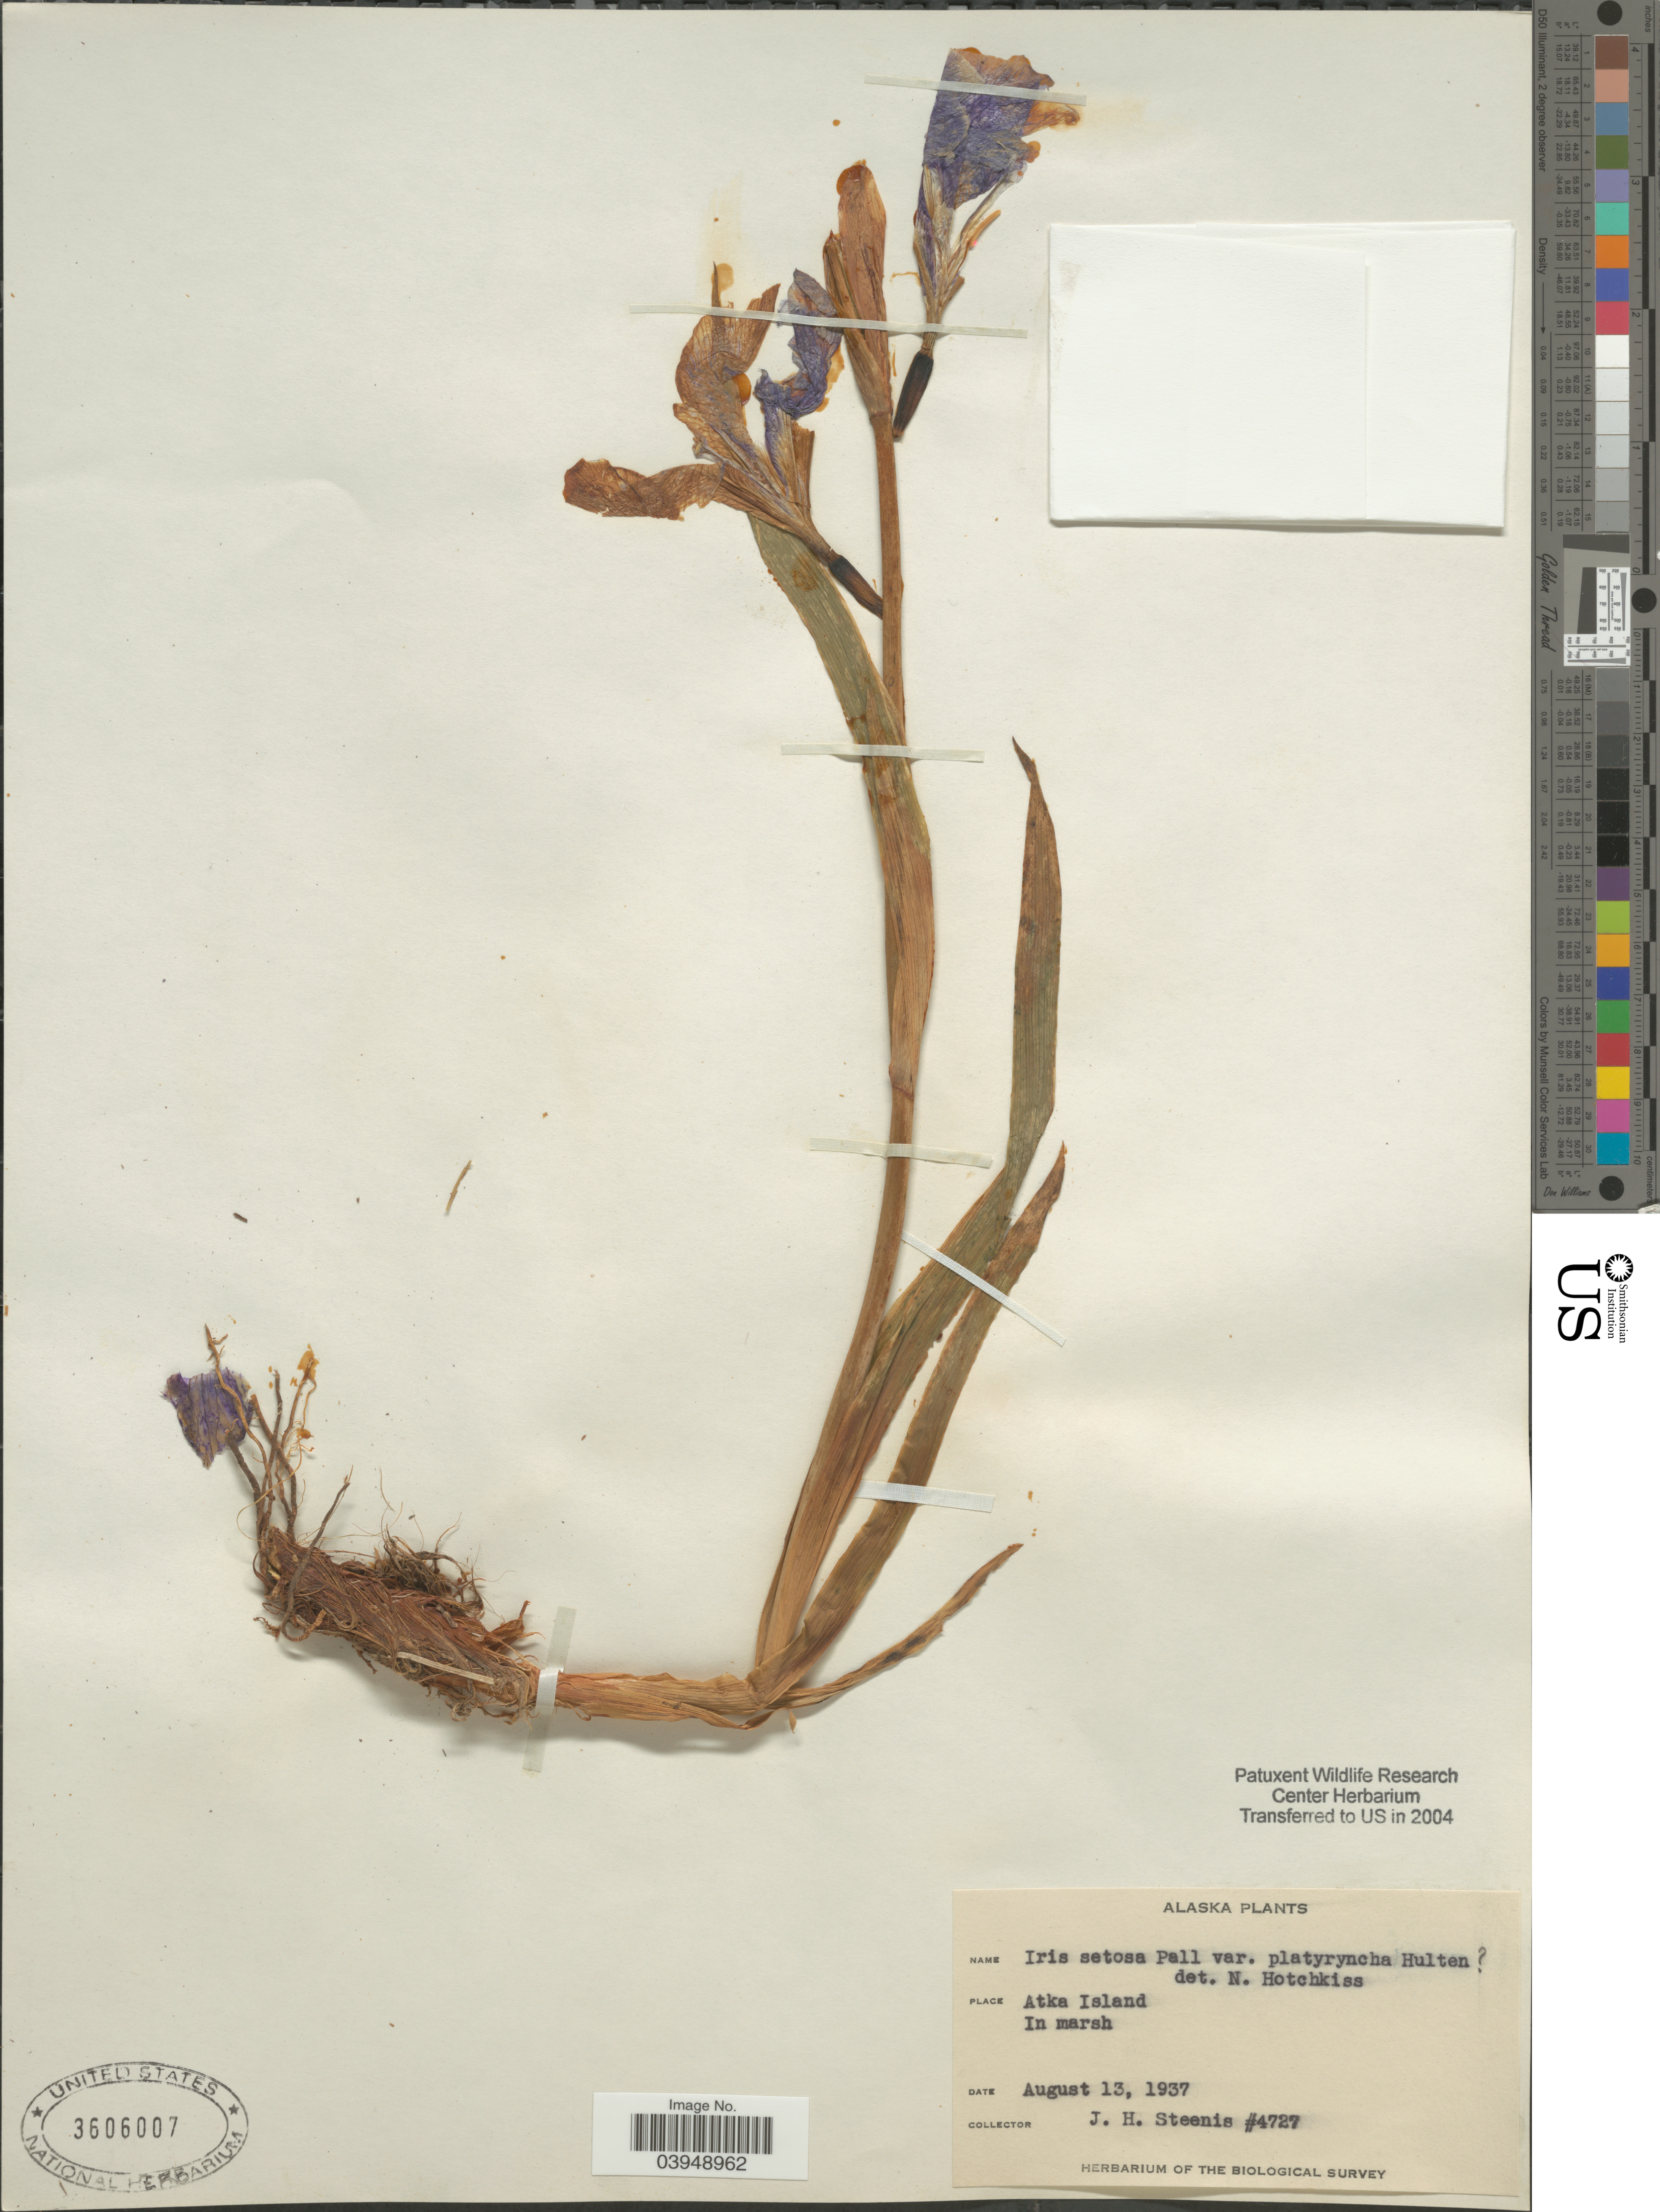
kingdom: Plantae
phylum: Tracheophyta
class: Liliopsida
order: Asparagales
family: Iridaceae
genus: Iris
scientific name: Iris setosa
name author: Pall. ex Link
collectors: J. H. Steenis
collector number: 4727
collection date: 1937-08-13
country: United States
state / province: Alaska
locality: Atka Island. In marsh.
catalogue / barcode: US 3606007